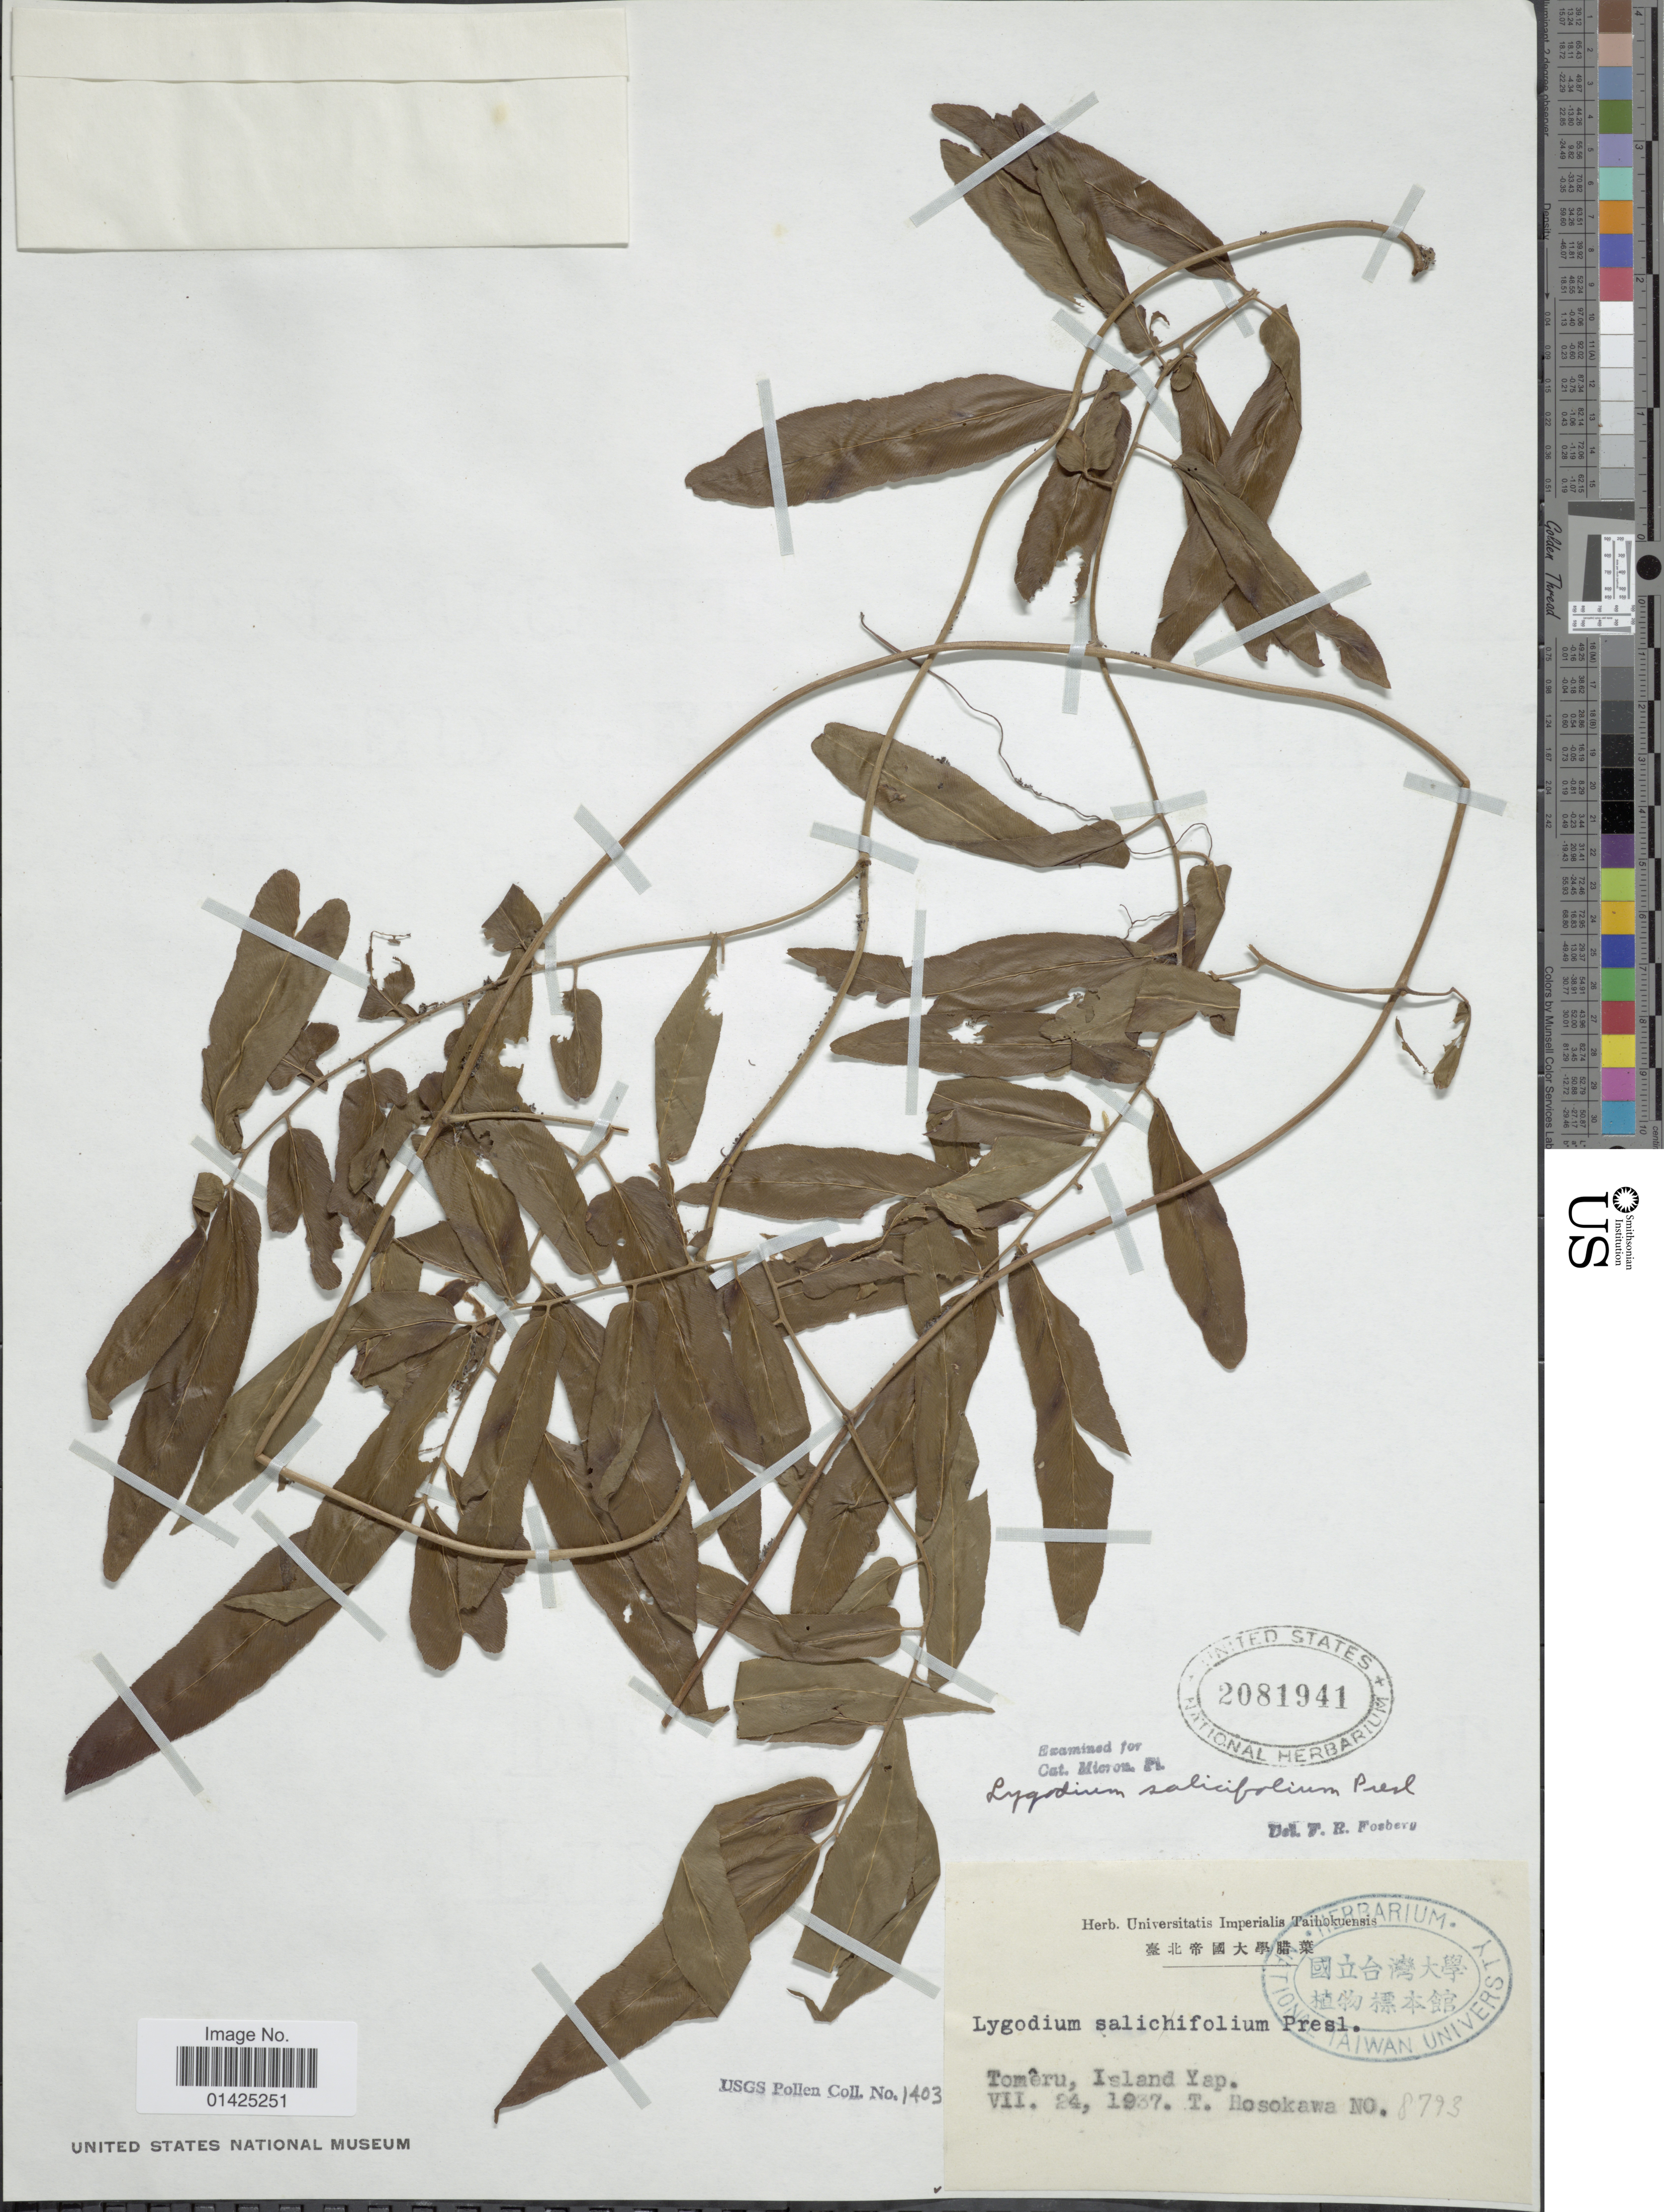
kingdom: Plantae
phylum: Tracheophyta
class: Polypodiopsida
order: Schizaeales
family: Lygodiaceae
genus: Lygodium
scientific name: Lygodium sailcifolium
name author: C. Presl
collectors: T. Hosokawa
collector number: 8793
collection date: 1937-07-24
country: Micronesia, Federated States of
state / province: Yap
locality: Tomeru.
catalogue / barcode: US 2081941